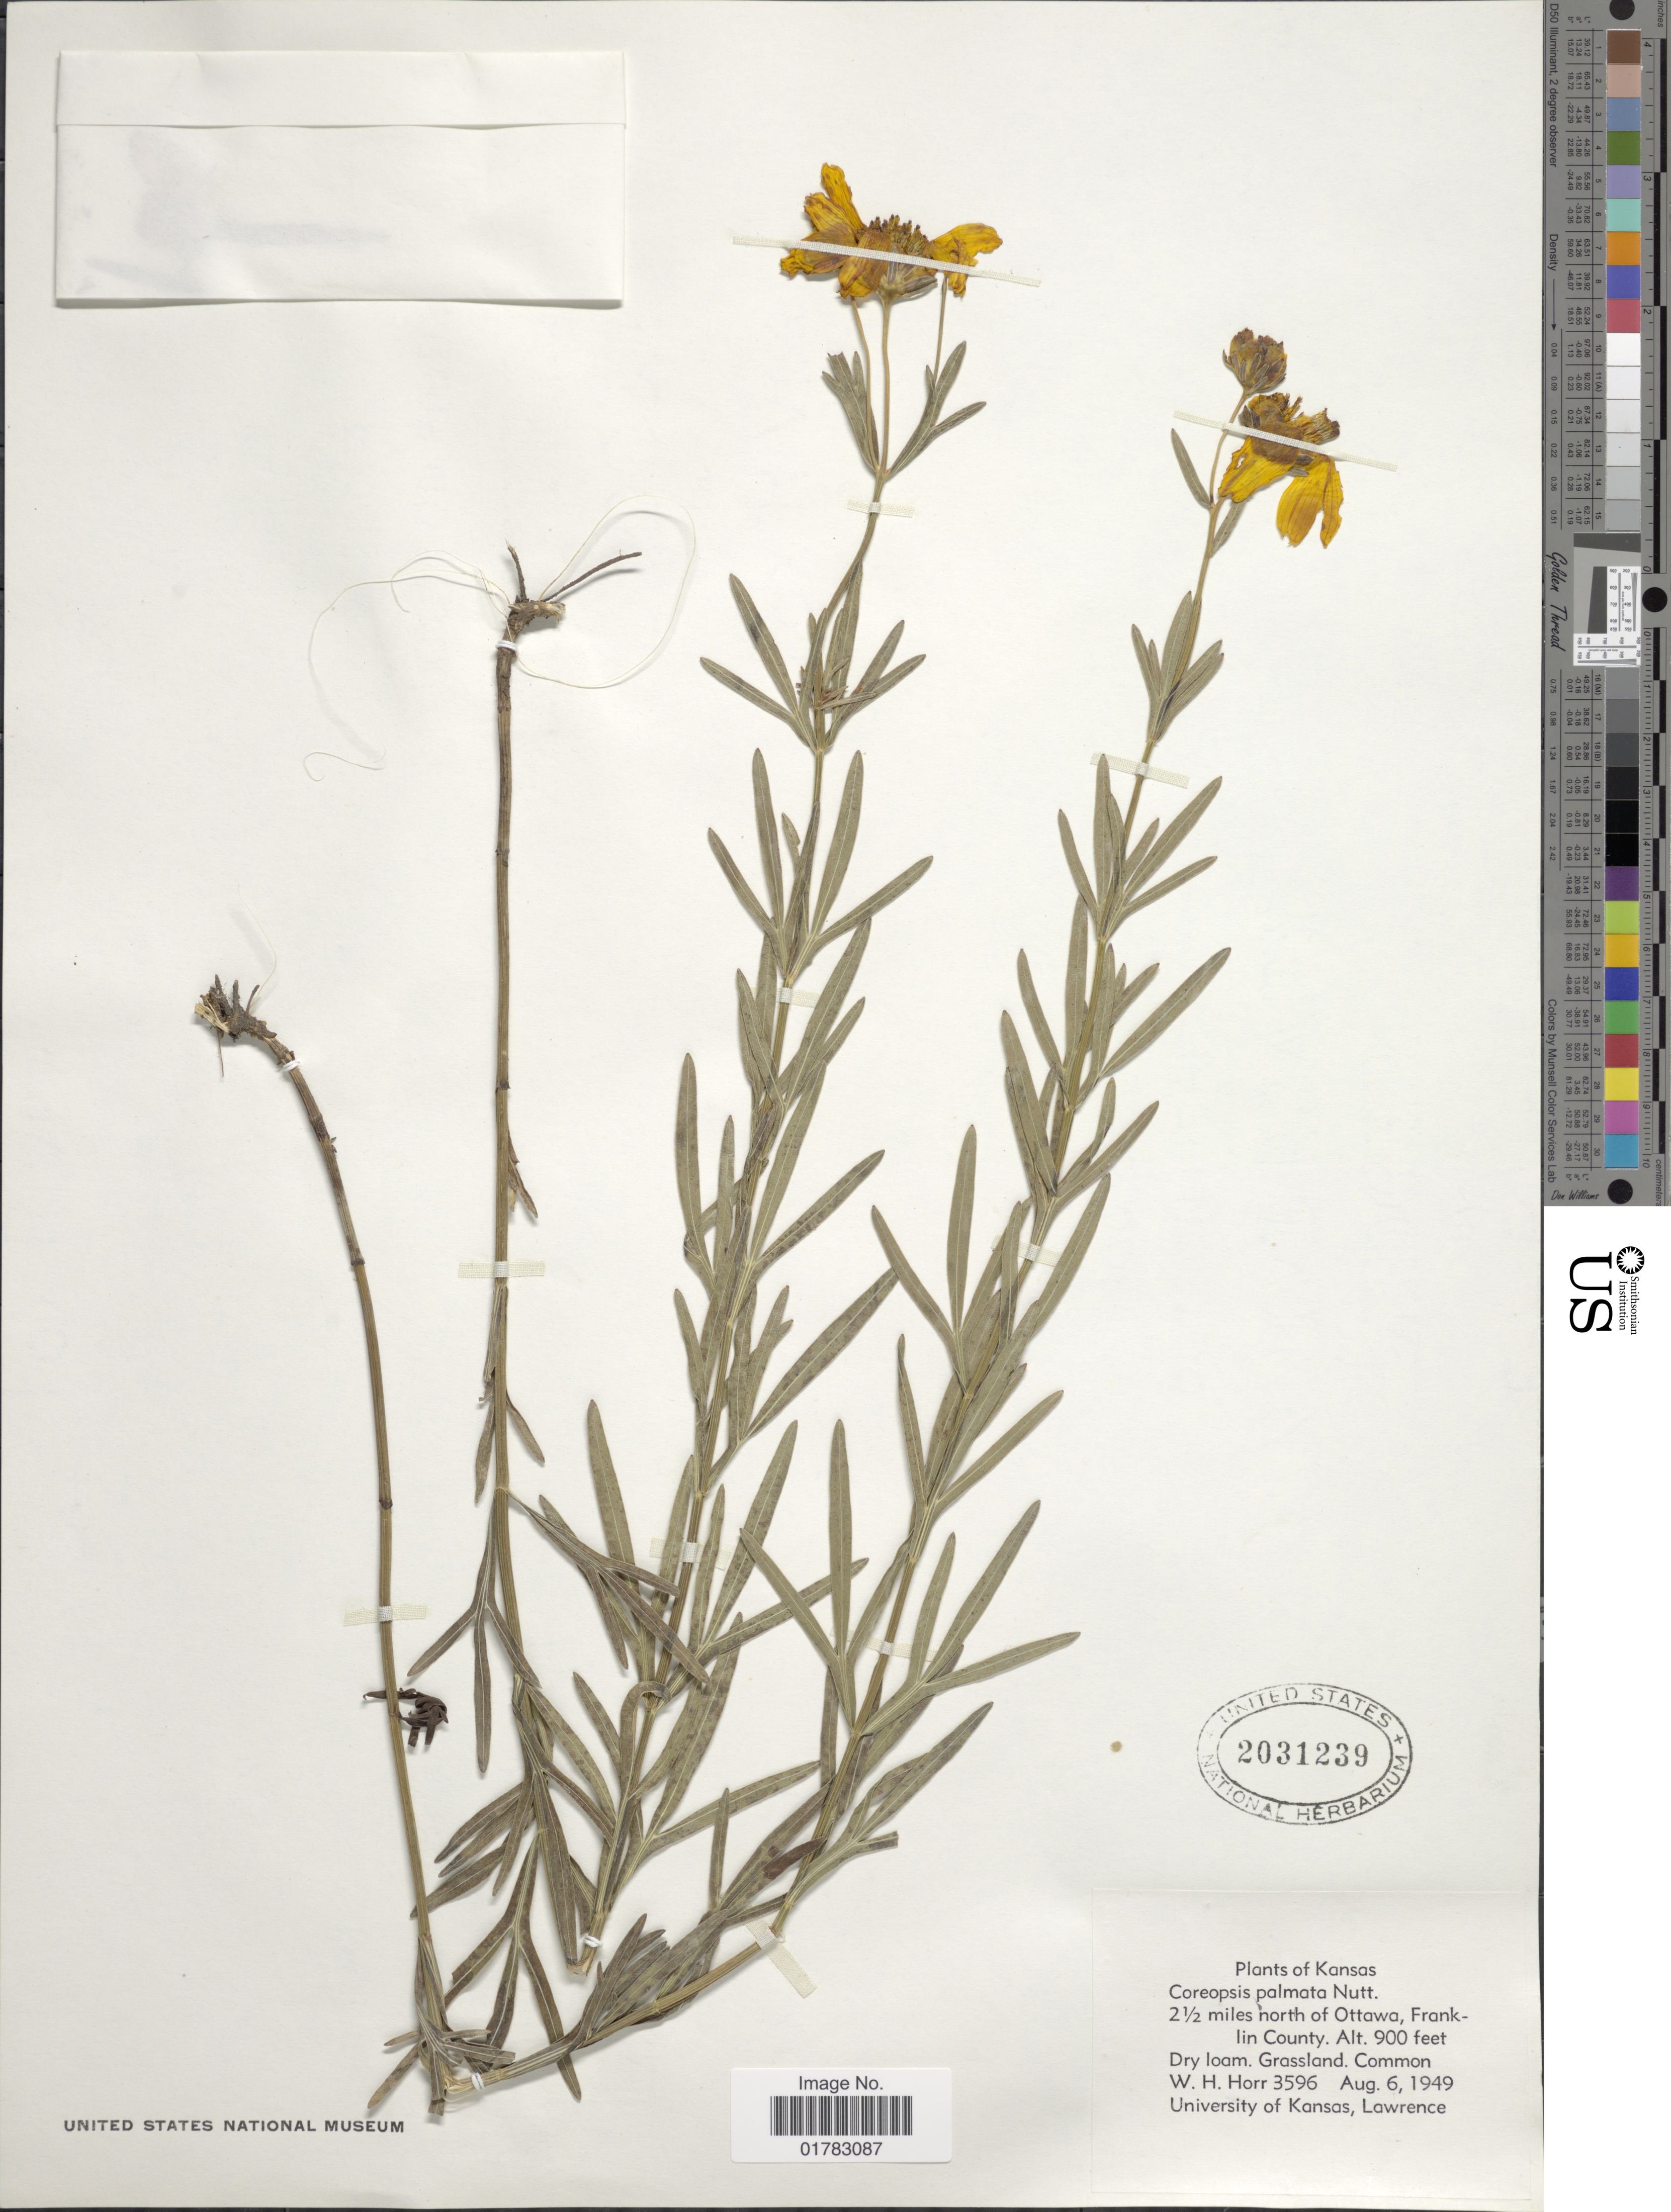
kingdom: Plantae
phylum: Tracheophyta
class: Magnoliopsida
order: Asterales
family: Asteraceae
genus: Coreopsis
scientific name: Coreopsis palmata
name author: Nutt.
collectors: W. H. Horr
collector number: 3596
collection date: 1949-08-06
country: United States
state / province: Kansas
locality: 2½ miles north of Ottawa, Franklin County, dry loam, Grassland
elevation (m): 274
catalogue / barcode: US 2031239